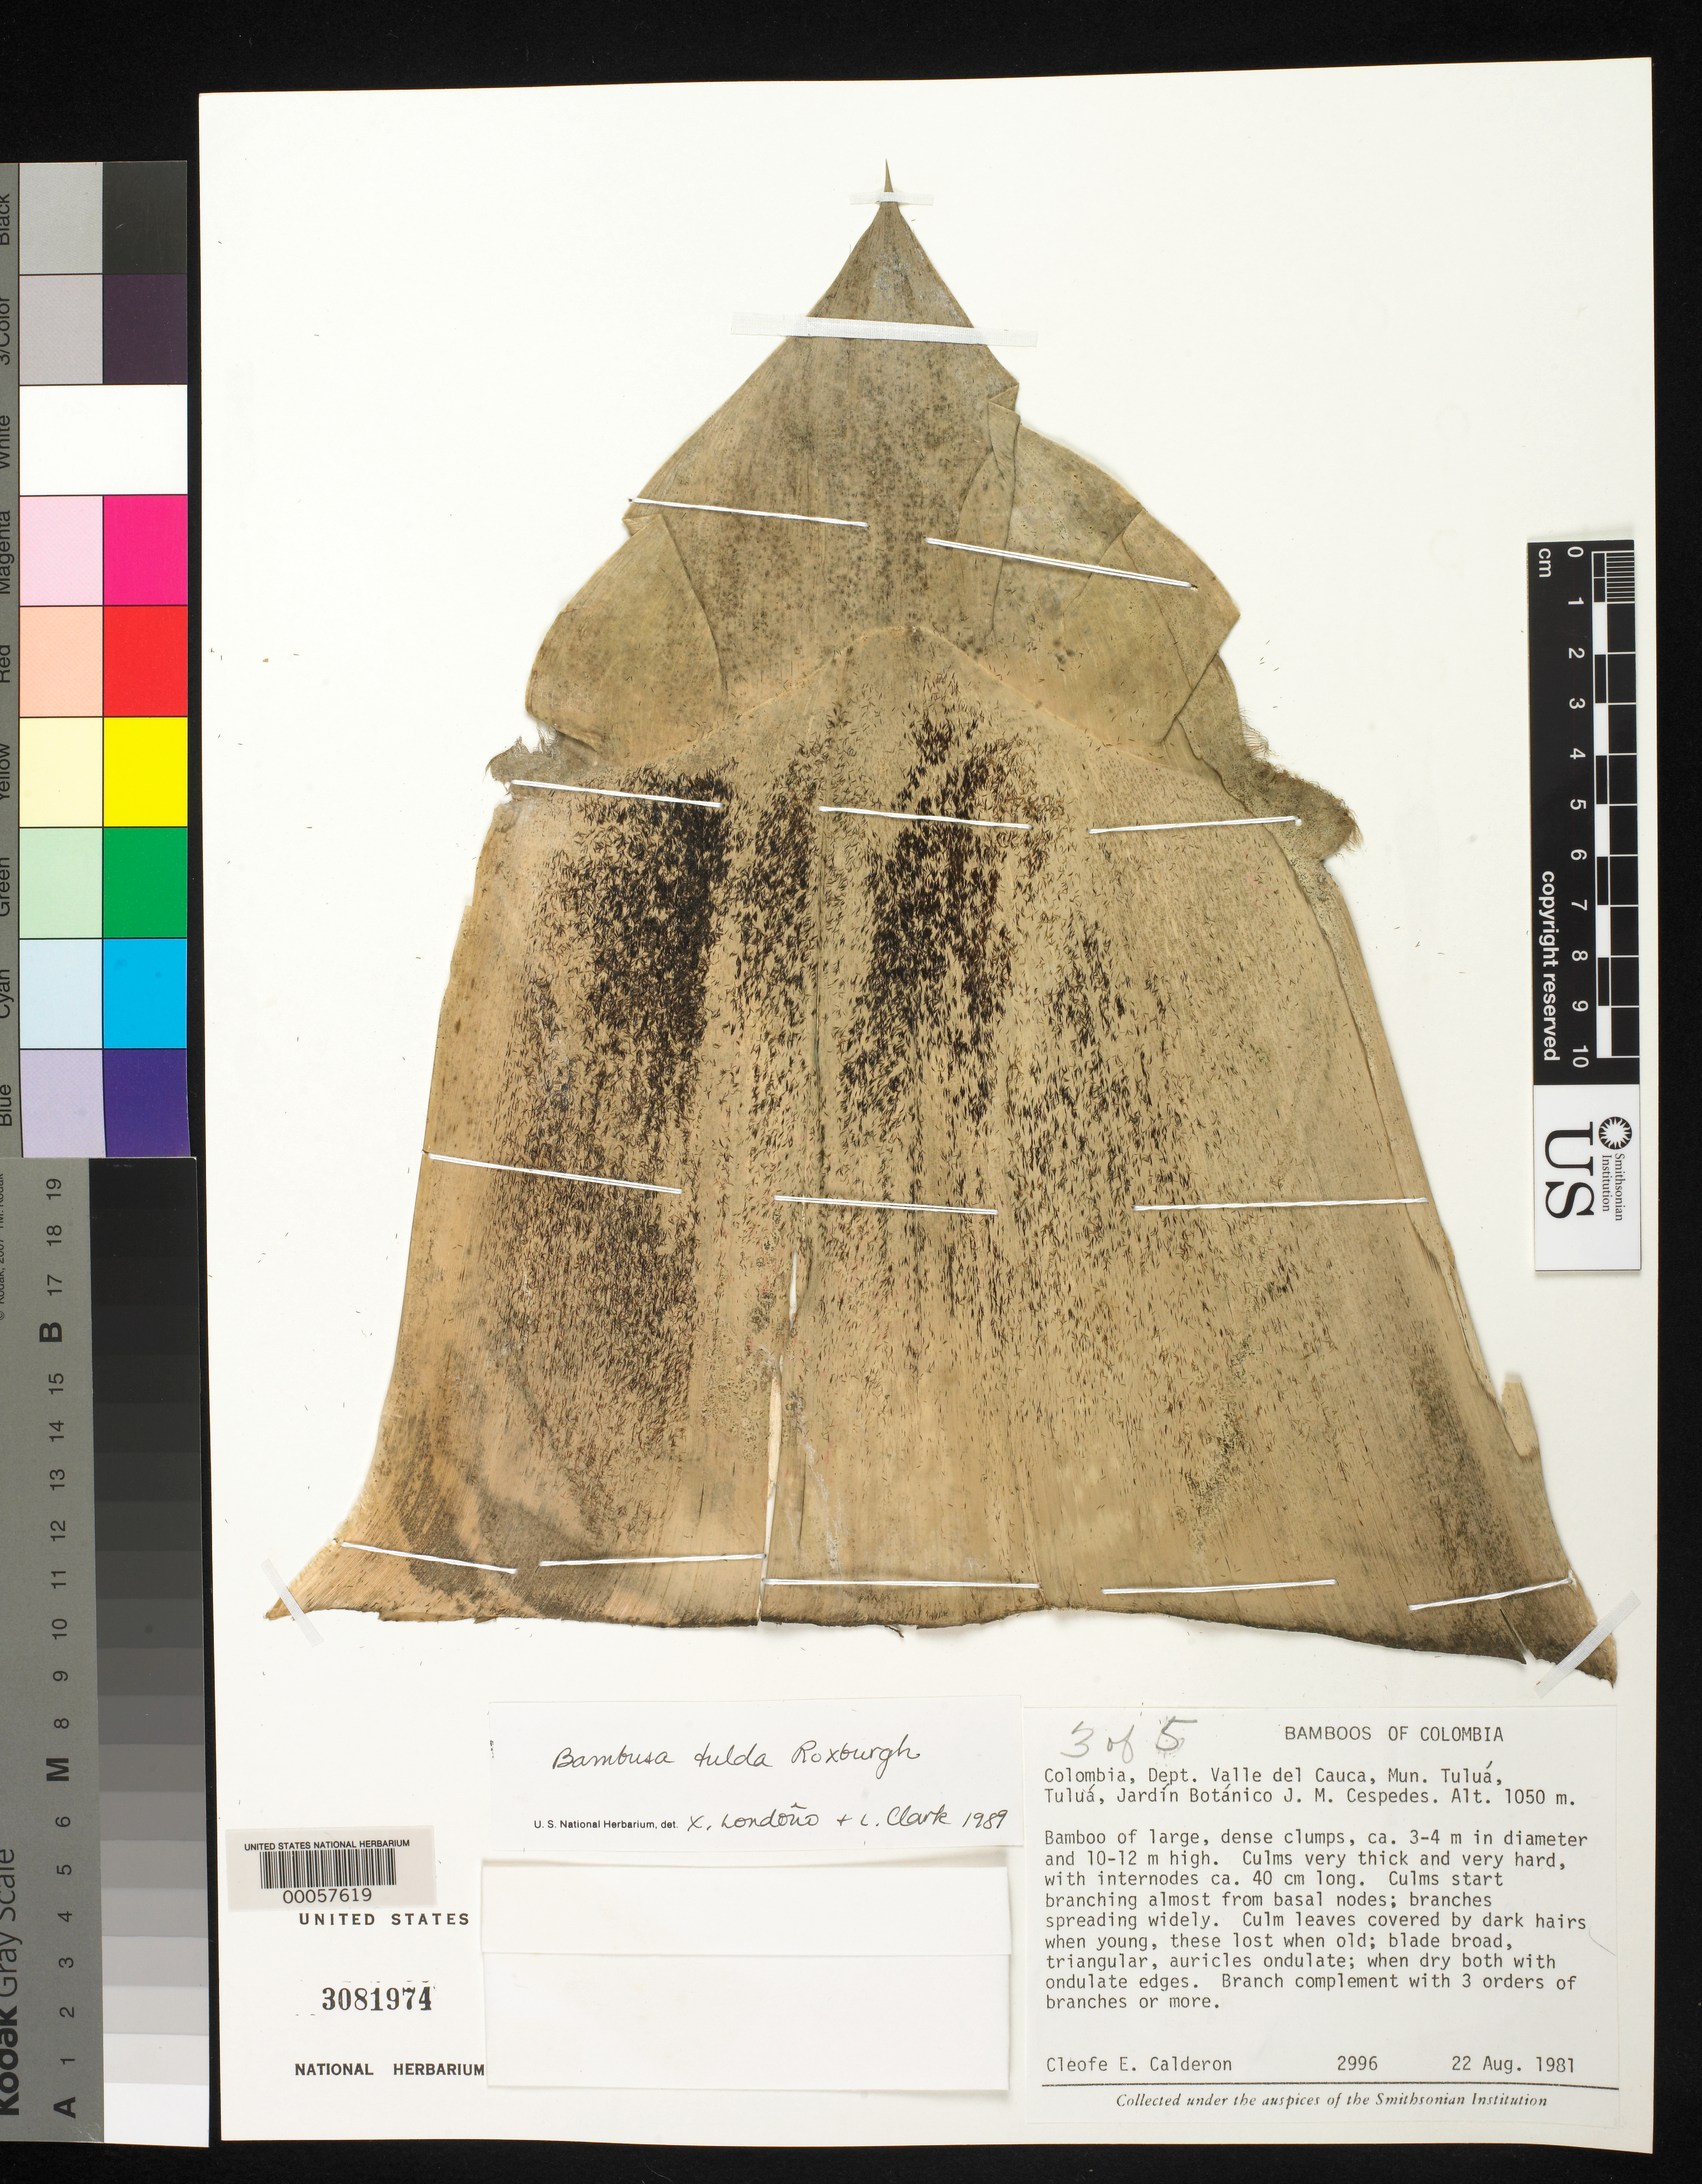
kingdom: Plantae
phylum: Tracheophyta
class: Liliopsida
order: Poales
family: Poaceae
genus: Bambusa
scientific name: Bambusa tulda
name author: Roxb.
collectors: C. E. Calderón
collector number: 2996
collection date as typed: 22 Aug 1981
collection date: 1981-08-22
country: Colombia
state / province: Valle del Cauca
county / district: Tuluá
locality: Jardin Botanico J.M. Cespedes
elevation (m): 1050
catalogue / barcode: US 3081974